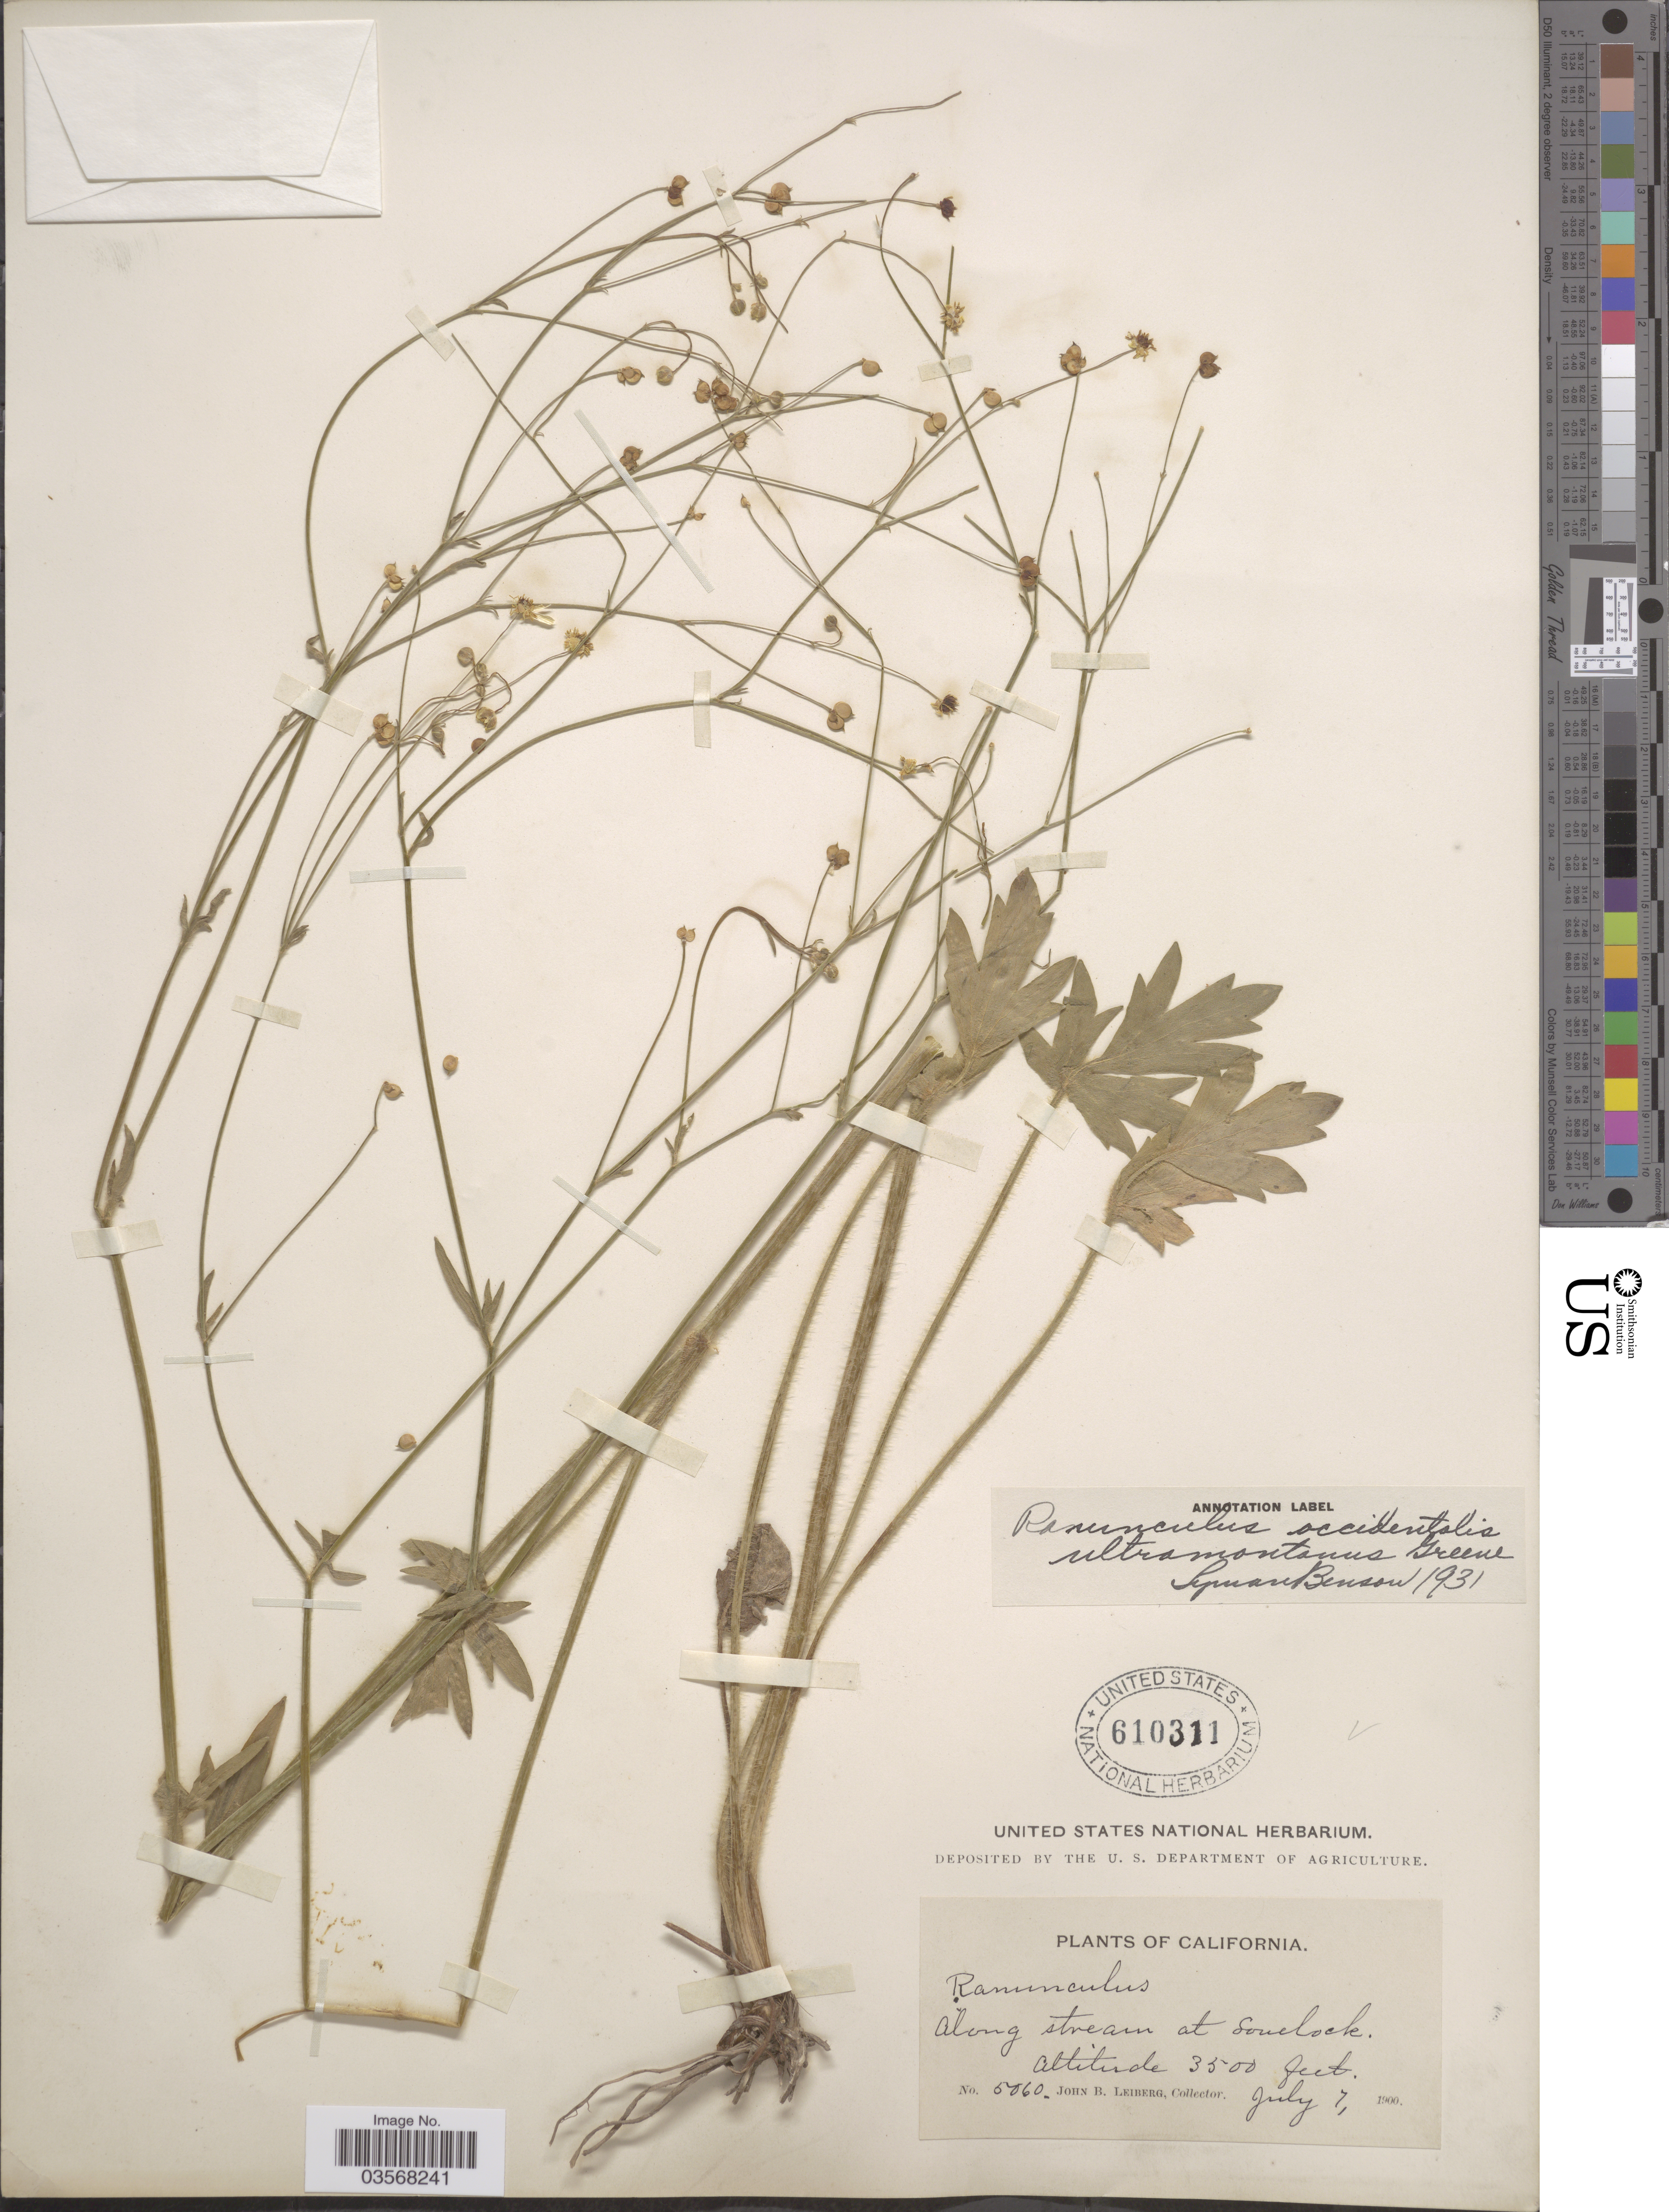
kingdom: Plantae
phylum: Tracheophyta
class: Magnoliopsida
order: Ranunculales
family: Ranunculaceae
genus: Ranunculus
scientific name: Ranunculus occidentalis var. ultramontanus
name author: Nutt.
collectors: J. B. Leiberg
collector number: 5060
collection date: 1900-07-07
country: United States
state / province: California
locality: Along stream at Lovelock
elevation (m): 1067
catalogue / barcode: US 610311